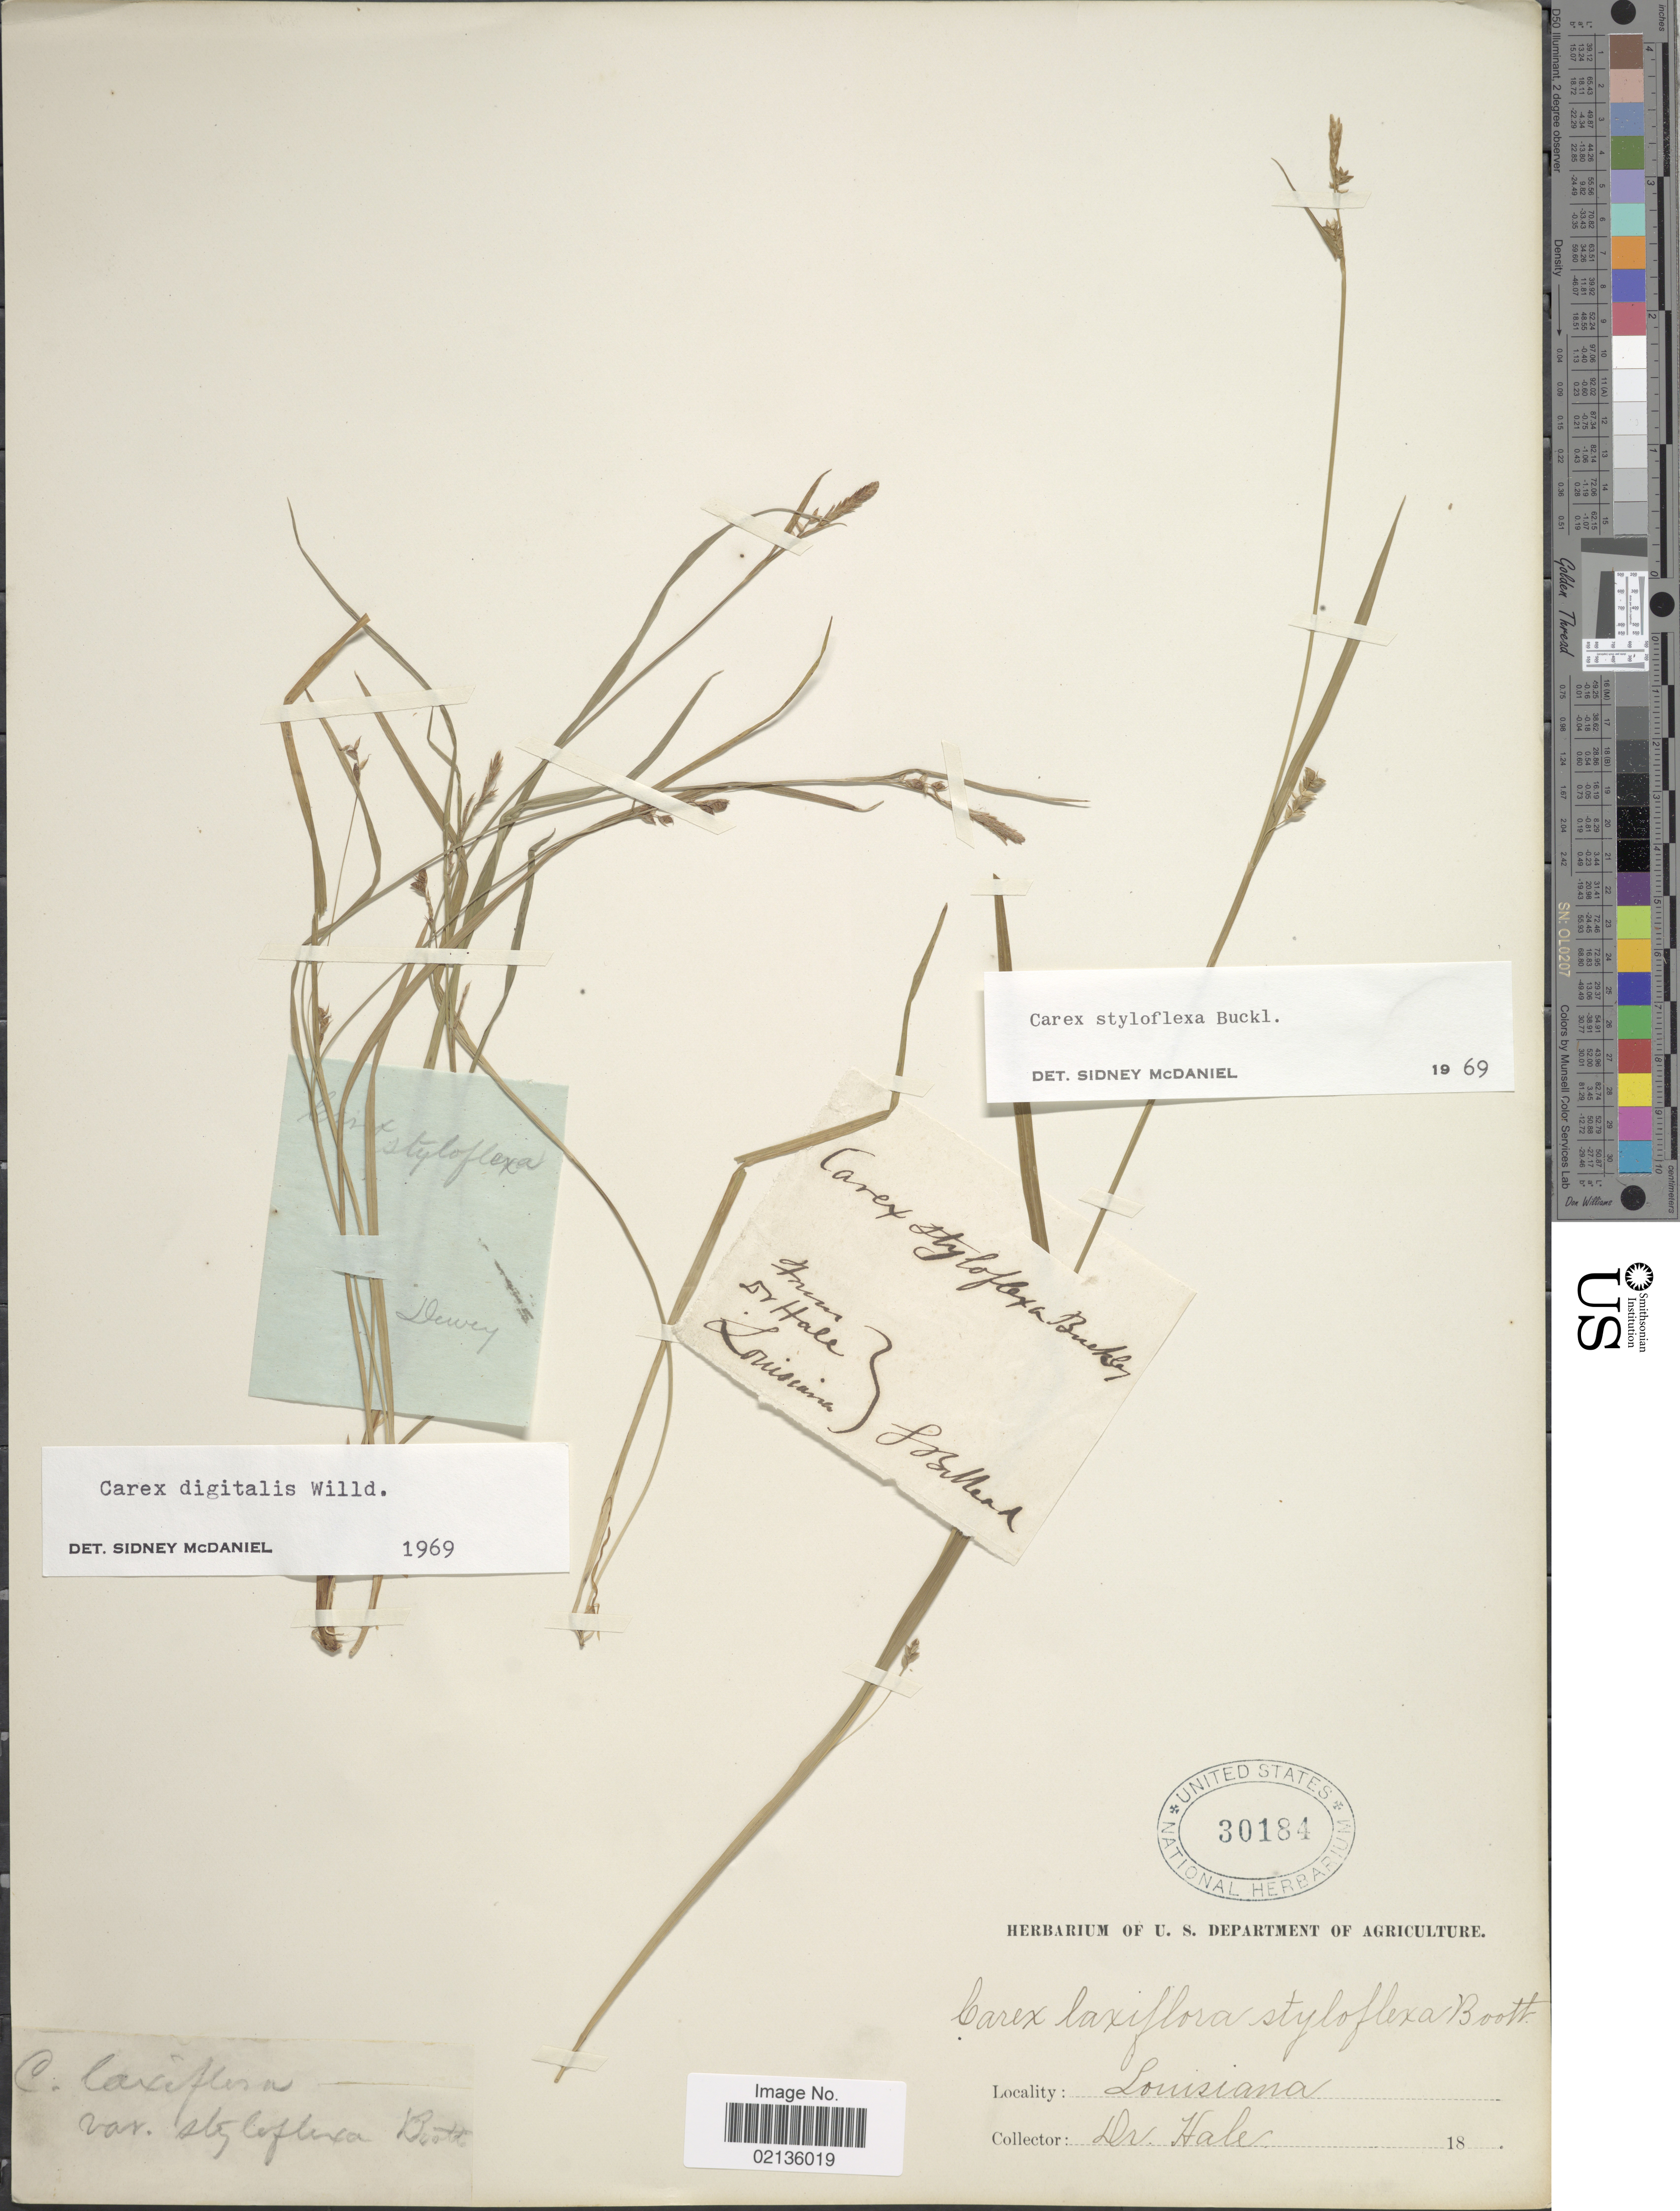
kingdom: Plantae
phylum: Tracheophyta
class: Liliopsida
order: Poales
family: Cyperaceae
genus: Carex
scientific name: Carex styloflexa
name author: Buckley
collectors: -- Hale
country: United States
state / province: Louisiana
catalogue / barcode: US 30184